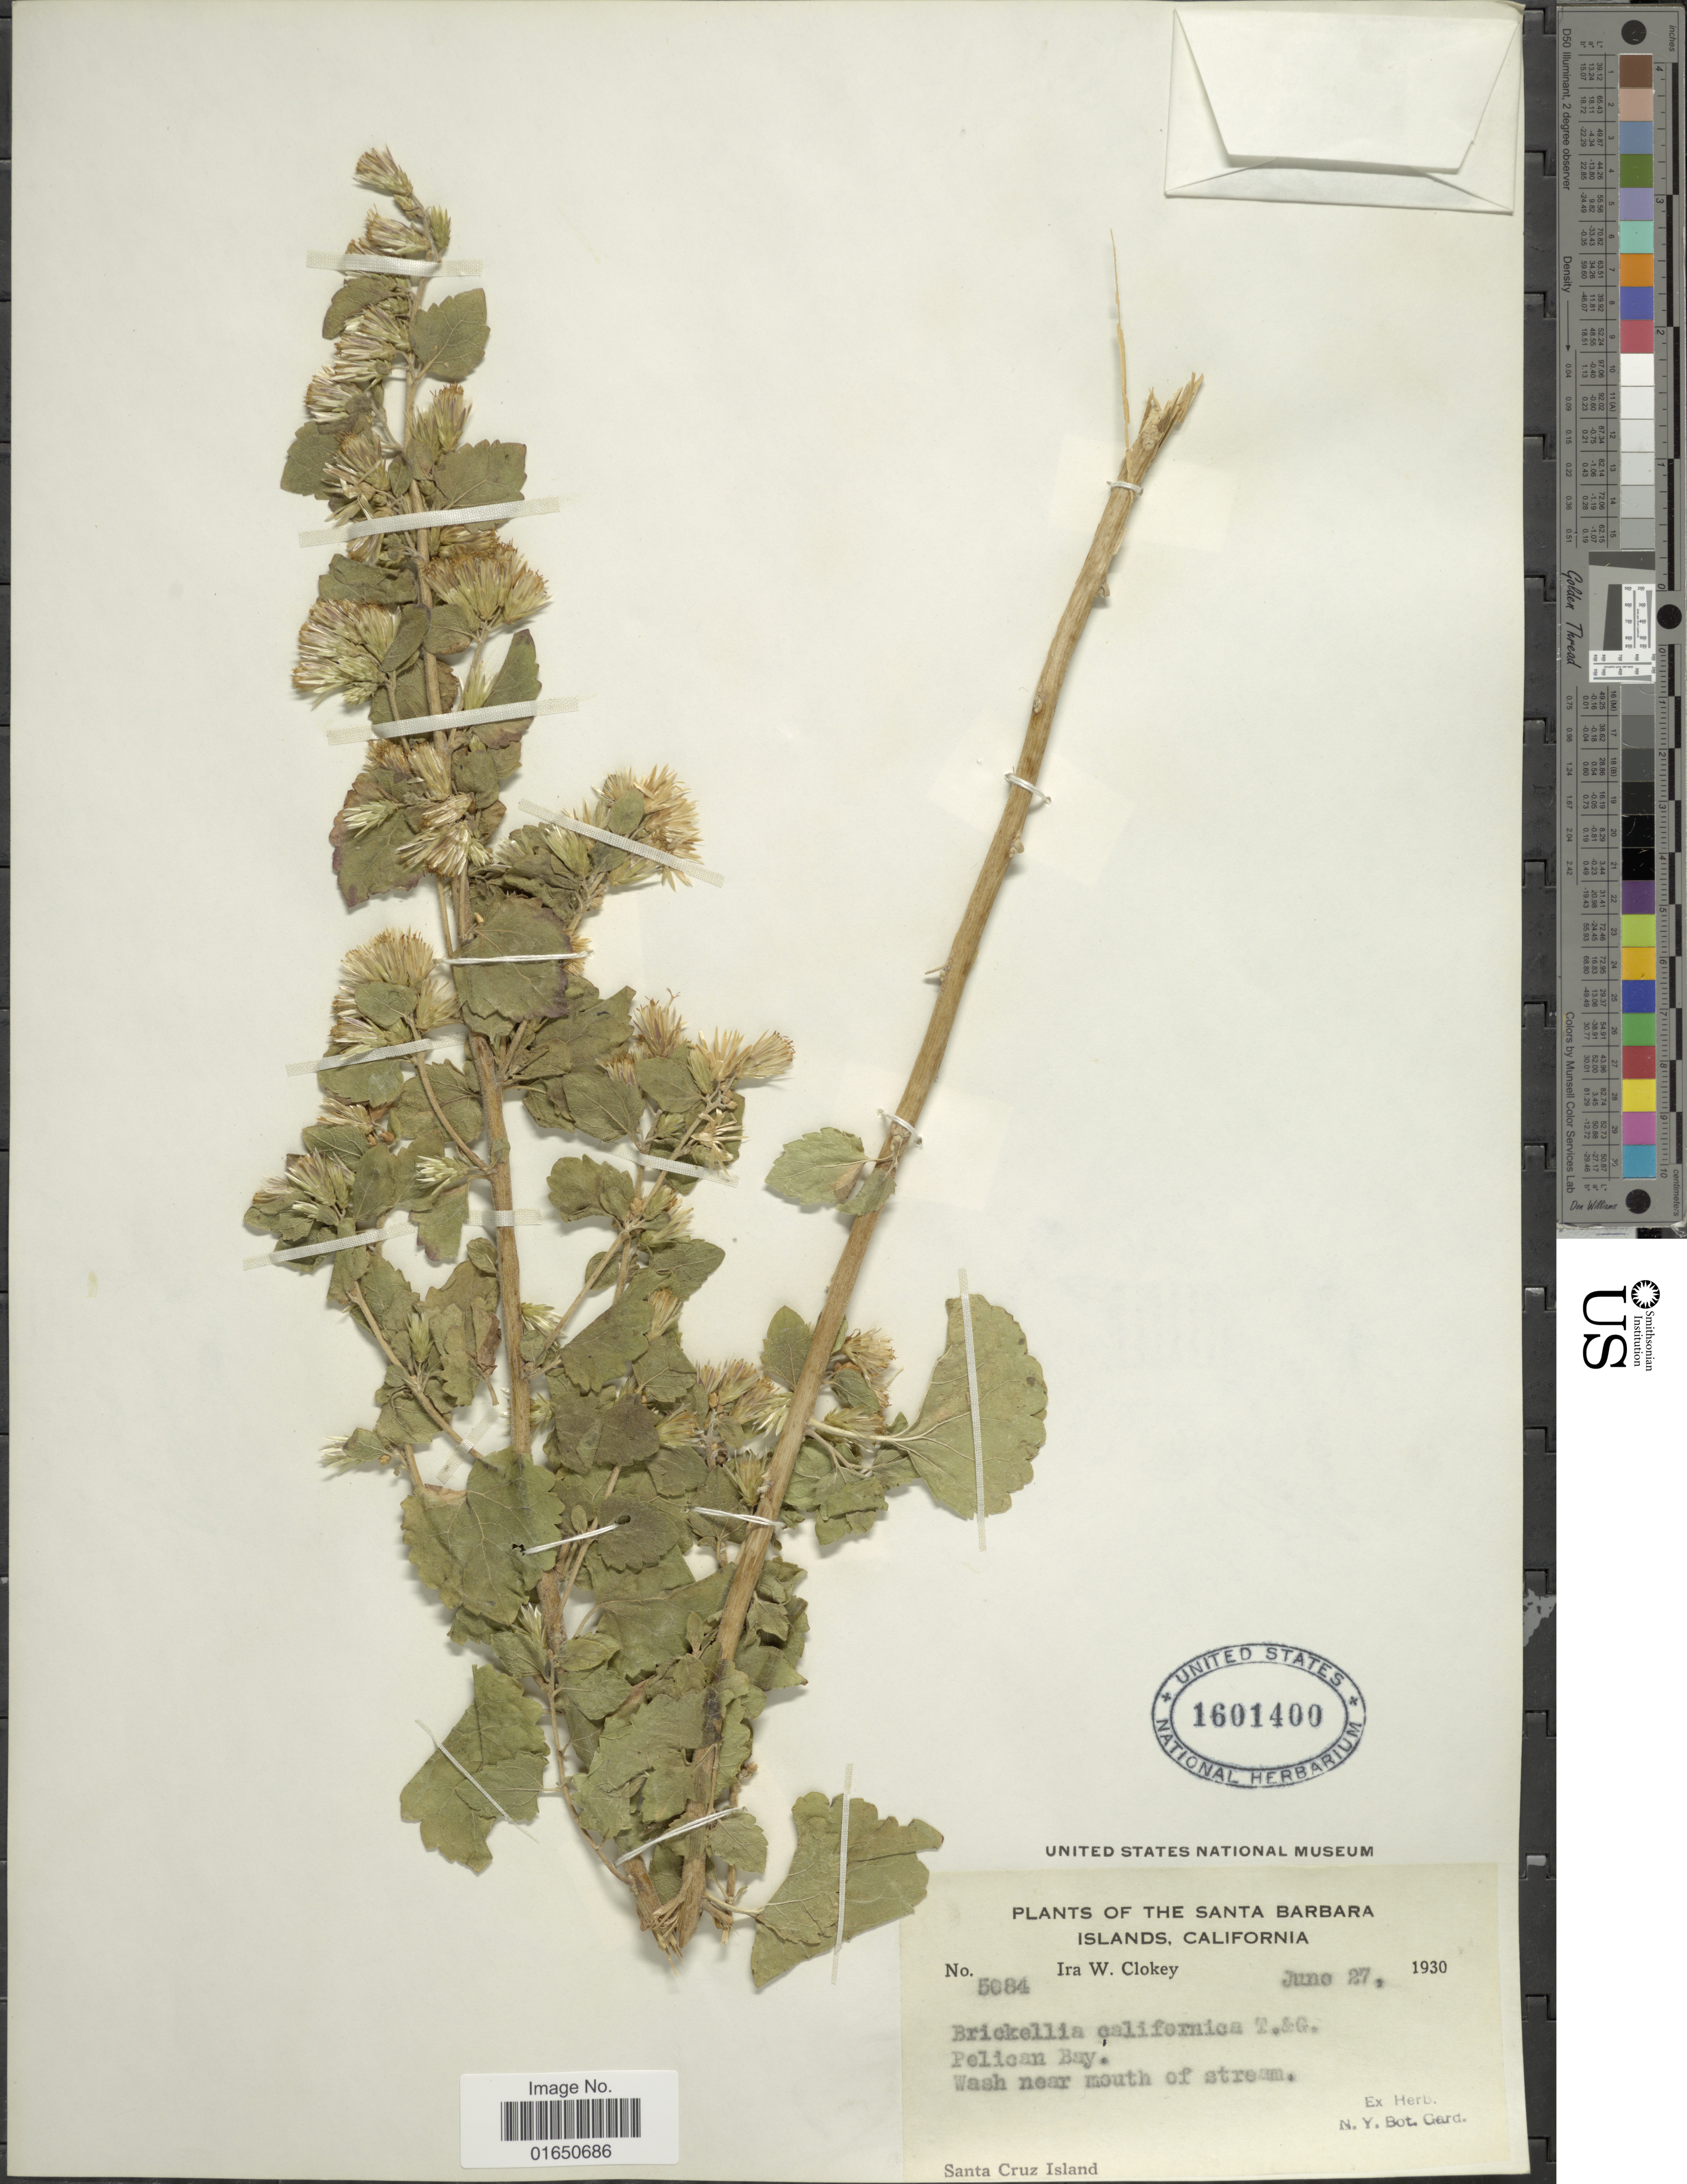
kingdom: Plantae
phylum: Tracheophyta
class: Magnoliopsida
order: Asterales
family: Asteraceae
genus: Brickellia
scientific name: Brickellia californica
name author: (Torr. & A. Gray) A. Gray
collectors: I. W. Clokey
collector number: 5084*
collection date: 1930-06-27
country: United States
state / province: California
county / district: Santa Barbara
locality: Santa Barbara Islands, Pelican Bay. Wash near mouth of stream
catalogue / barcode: US 1601400